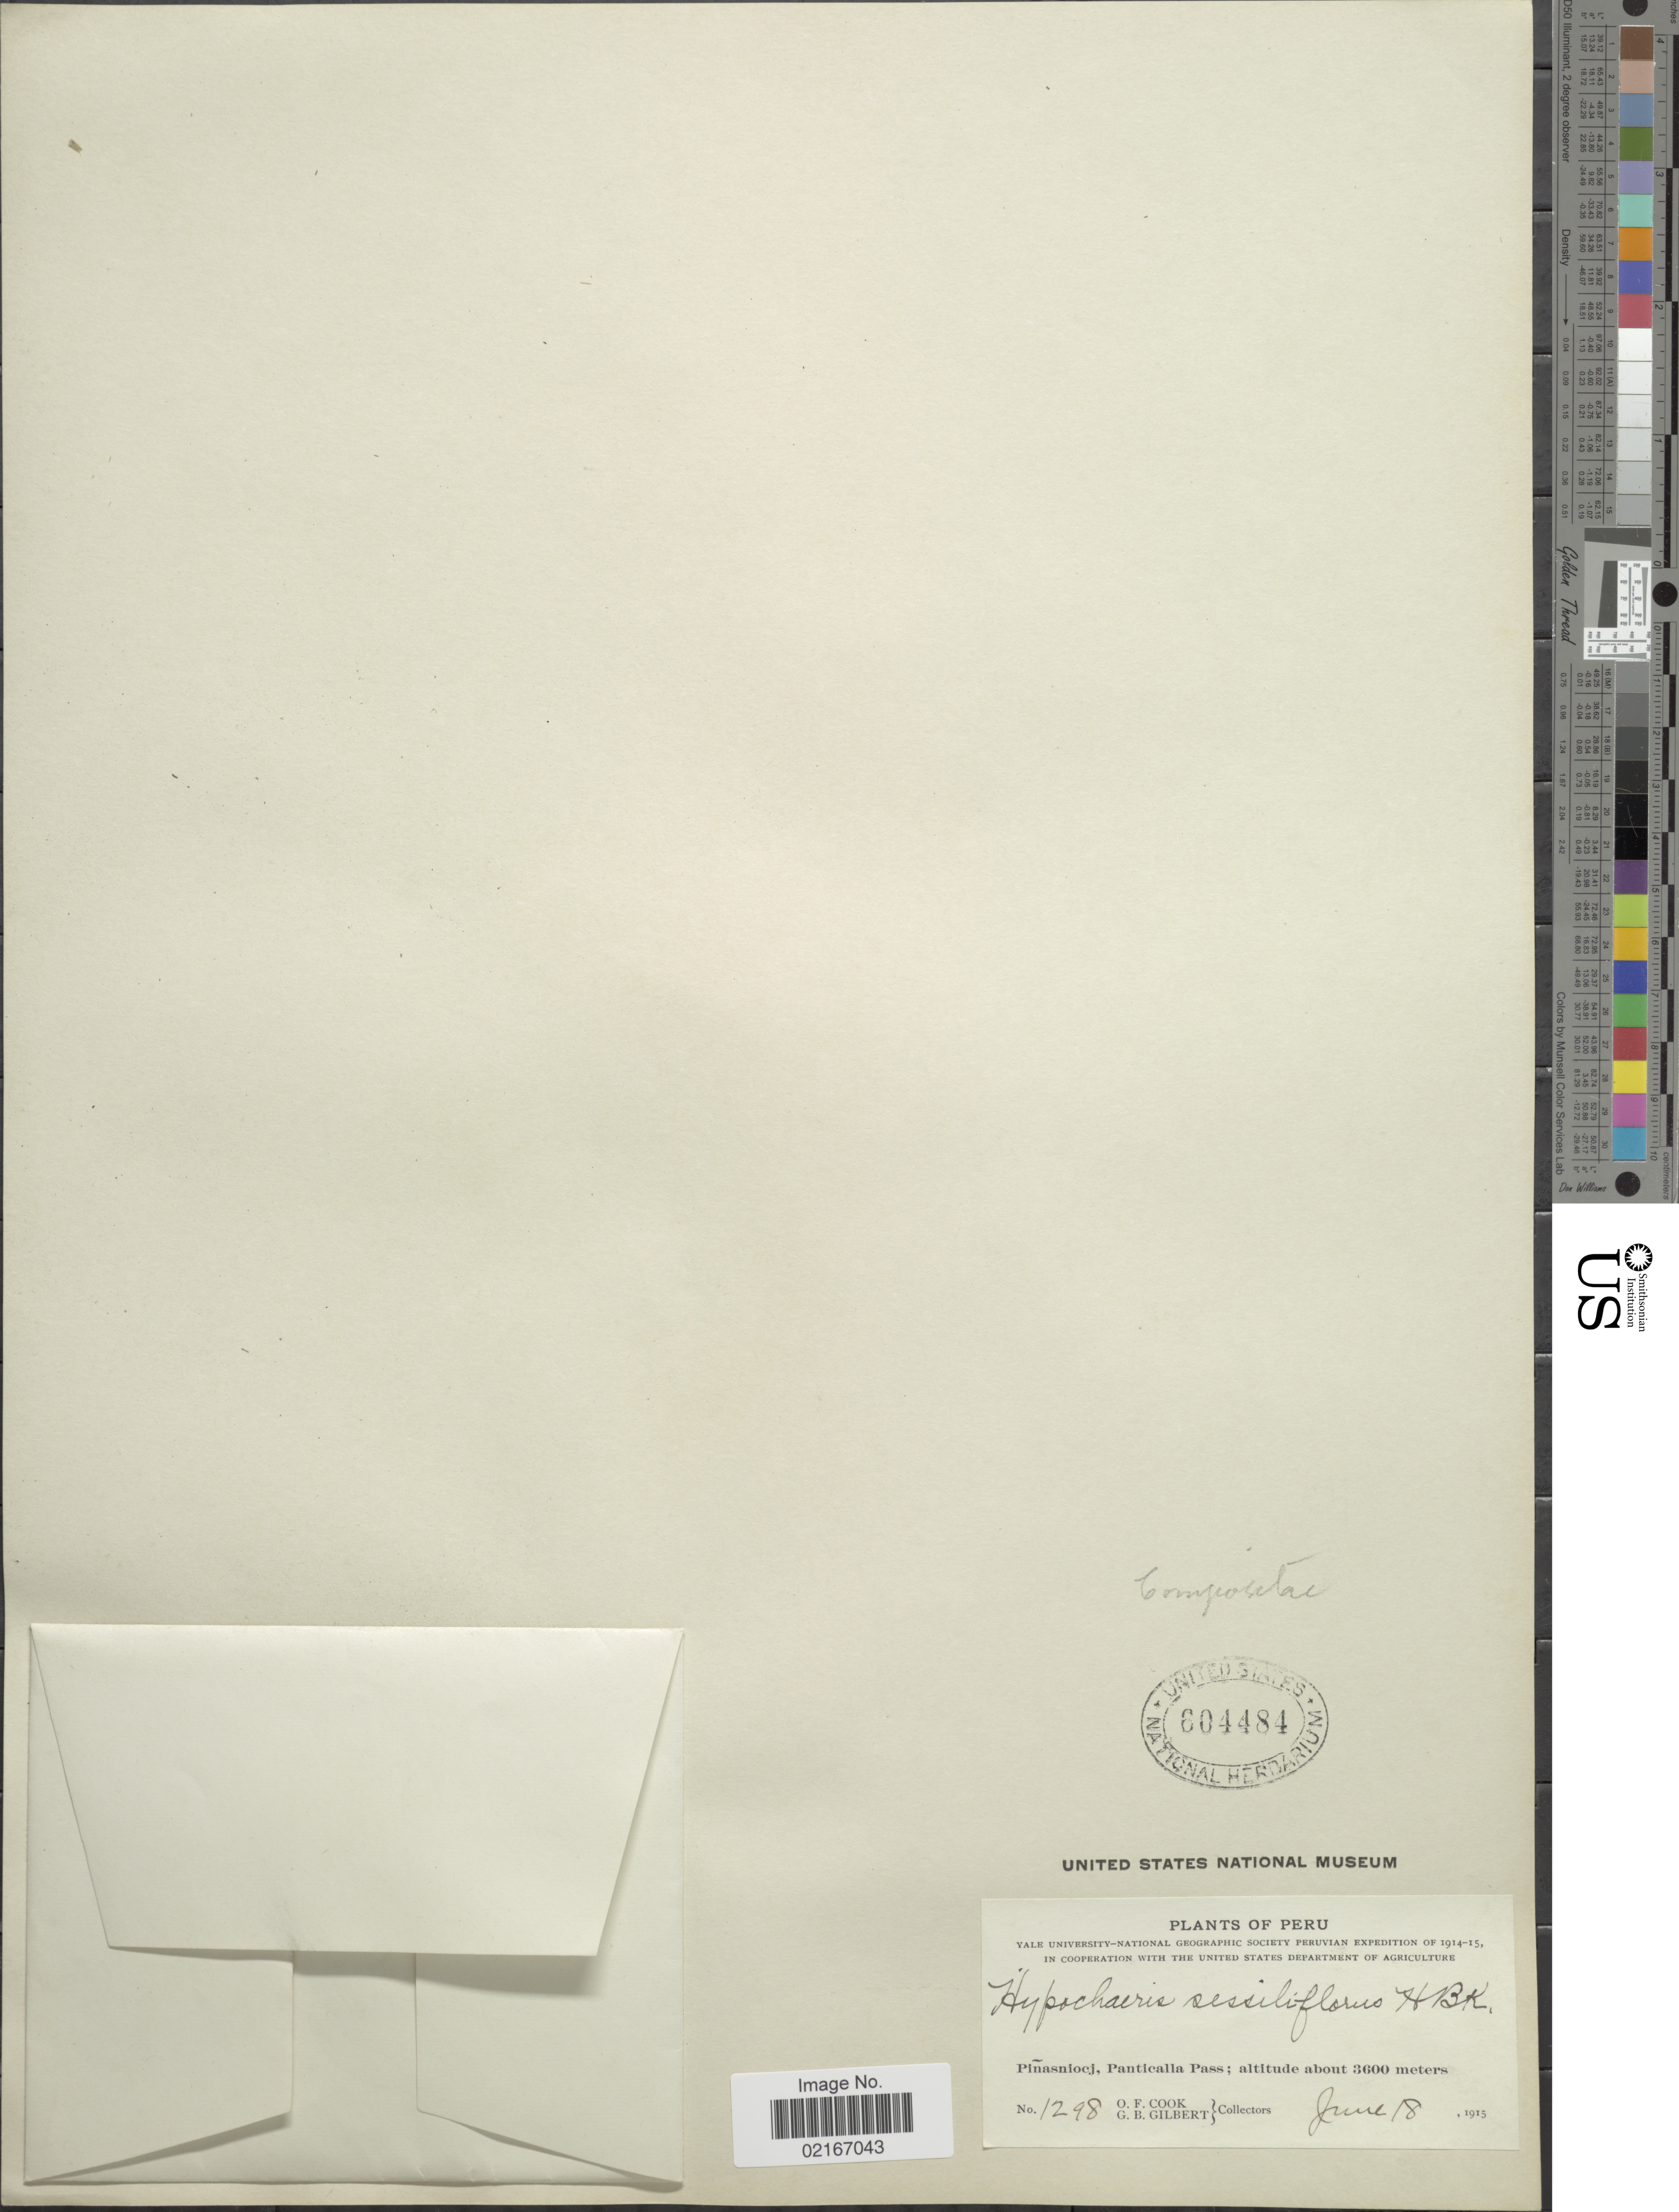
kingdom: Plantae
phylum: Tracheophyta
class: Magnoliopsida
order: Asterales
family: Asteraceae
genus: Hypochaeris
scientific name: Hypochaeris sp.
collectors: O. F. Cook & G. B. Gilbert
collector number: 1298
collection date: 1915-06-18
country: Peru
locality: Piñasniocj, Panticalla Pass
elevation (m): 3600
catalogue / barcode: US 604484